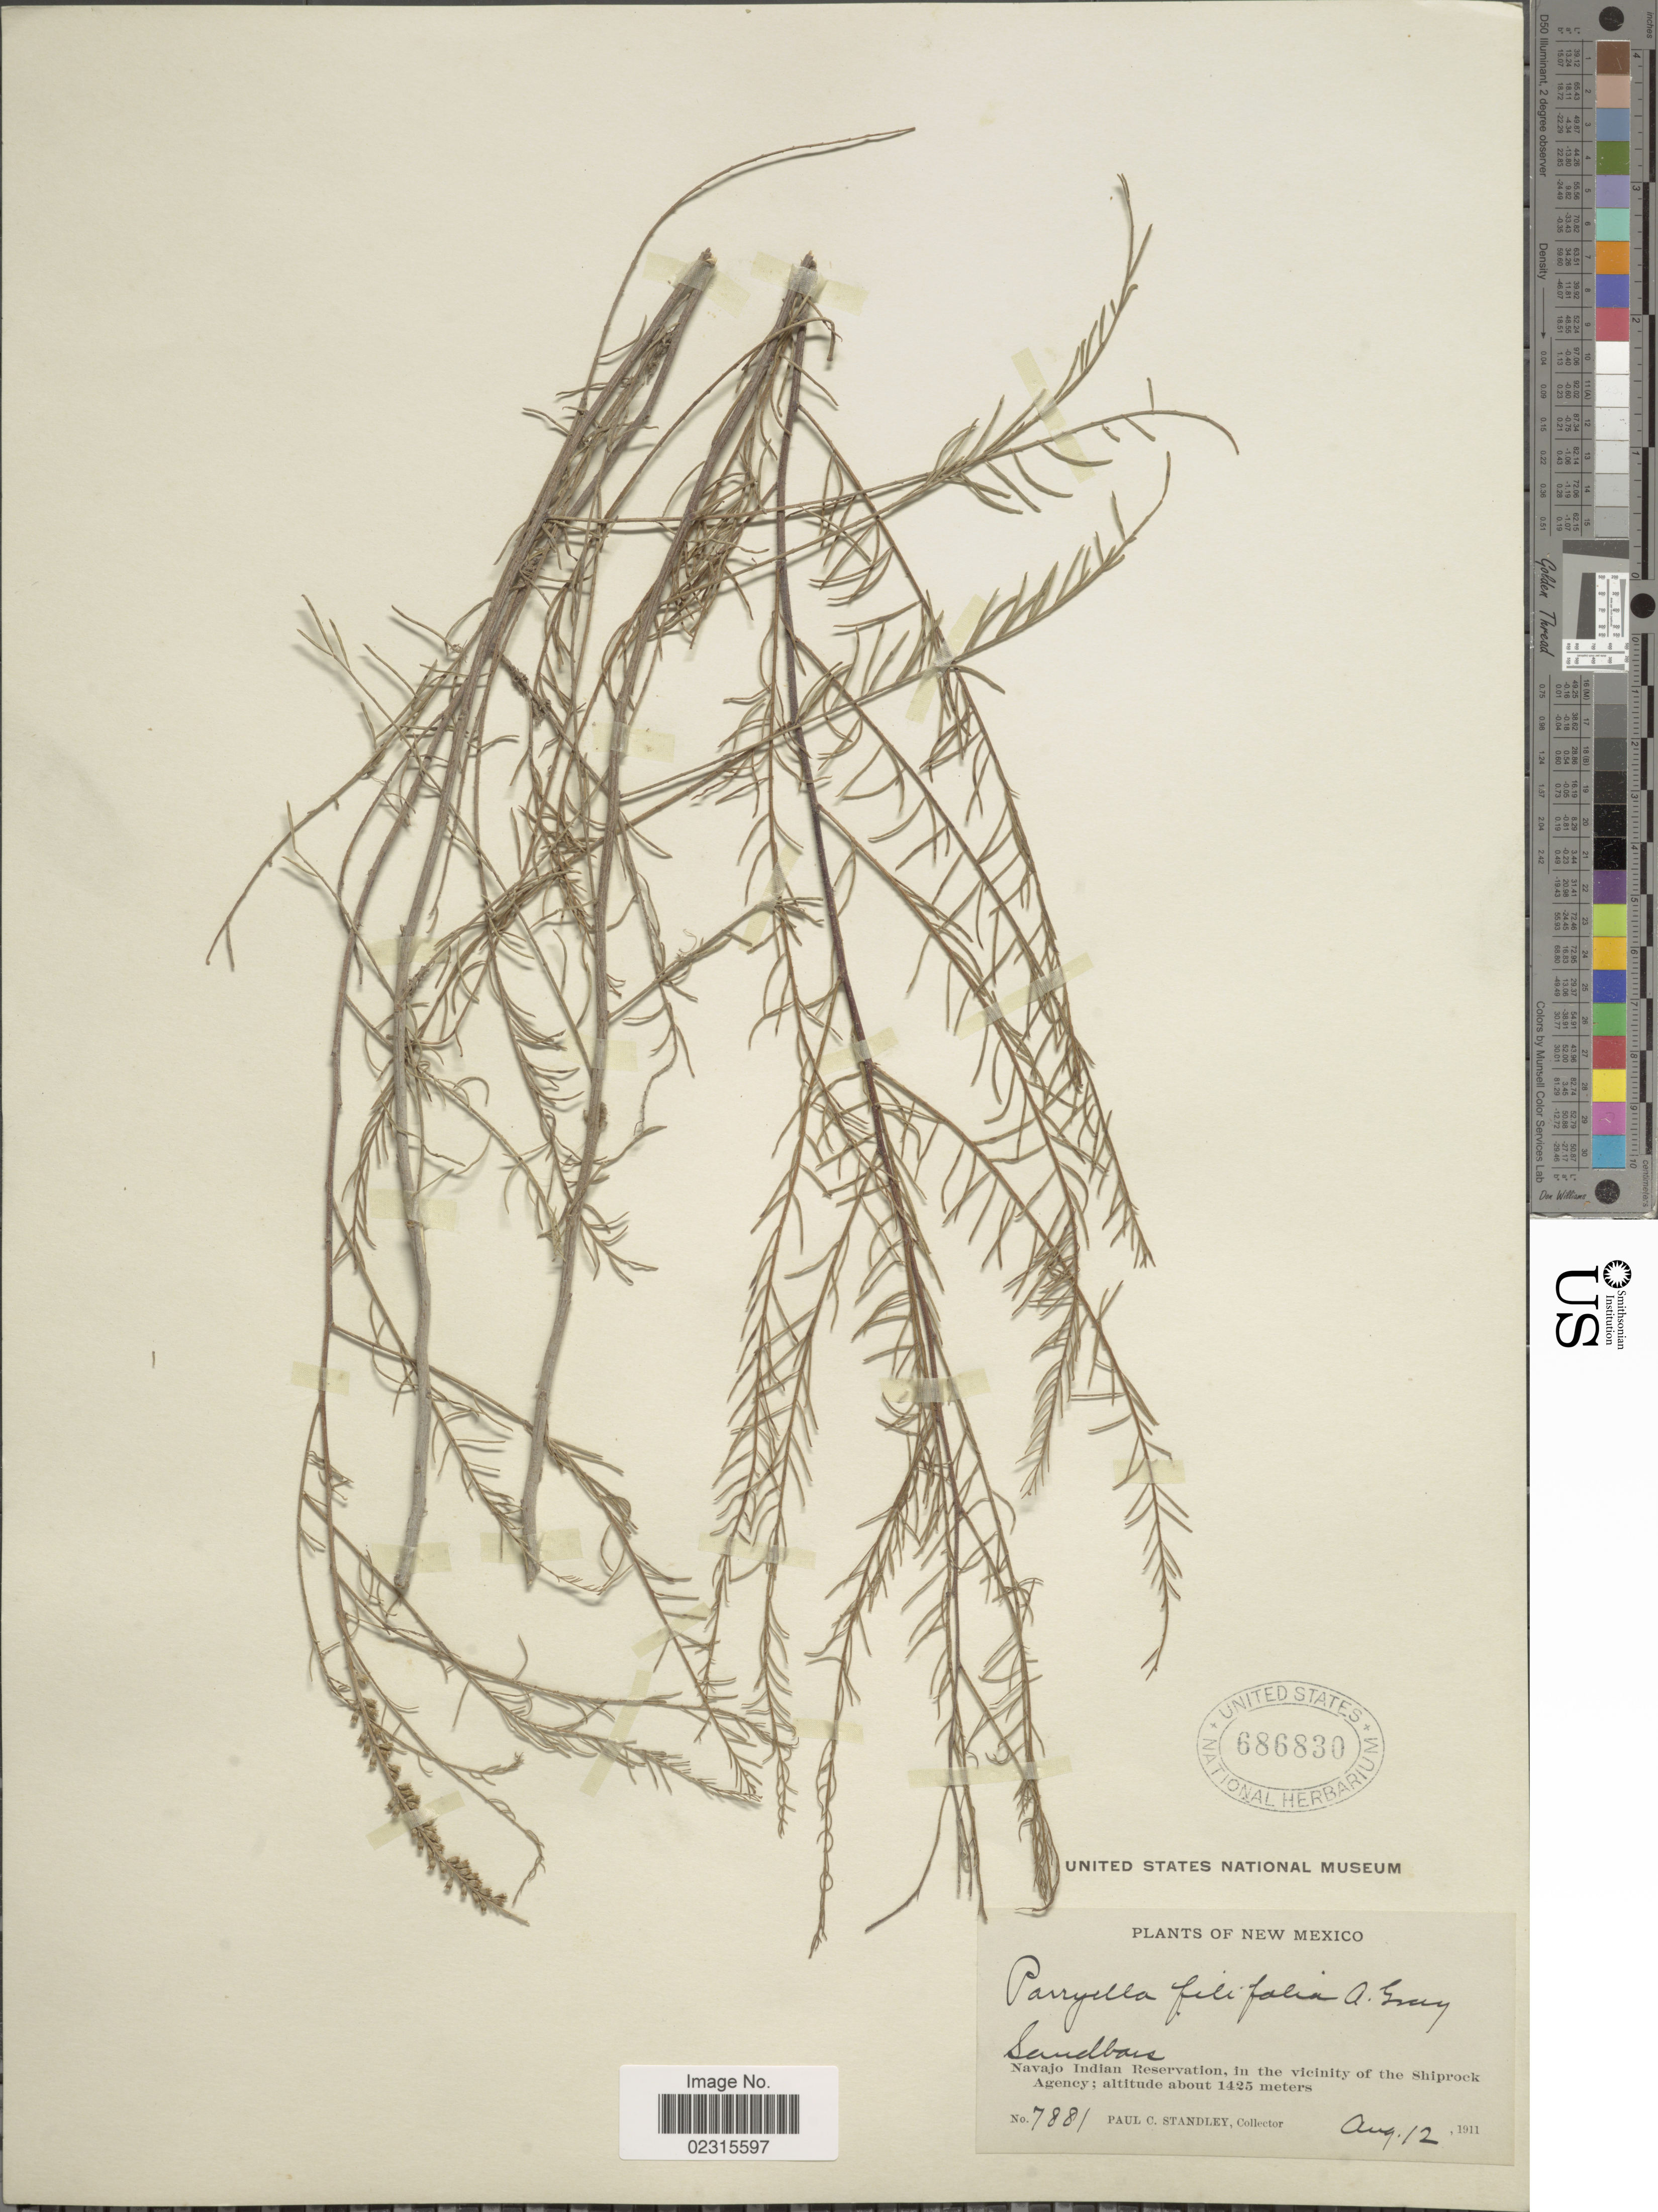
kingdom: Plantae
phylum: Tracheophyta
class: Magnoliopsida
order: Fabales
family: Fabaceae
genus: Parryella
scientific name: Parryella filifolia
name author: Torr. & A. Gray ex A. Gray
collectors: P. C. Standley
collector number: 7881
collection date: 1911-08-12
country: United States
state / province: New Mexico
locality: Navajo Indian Reservation, in the vicinity of the Shiprock Agency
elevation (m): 1425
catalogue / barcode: US 686830